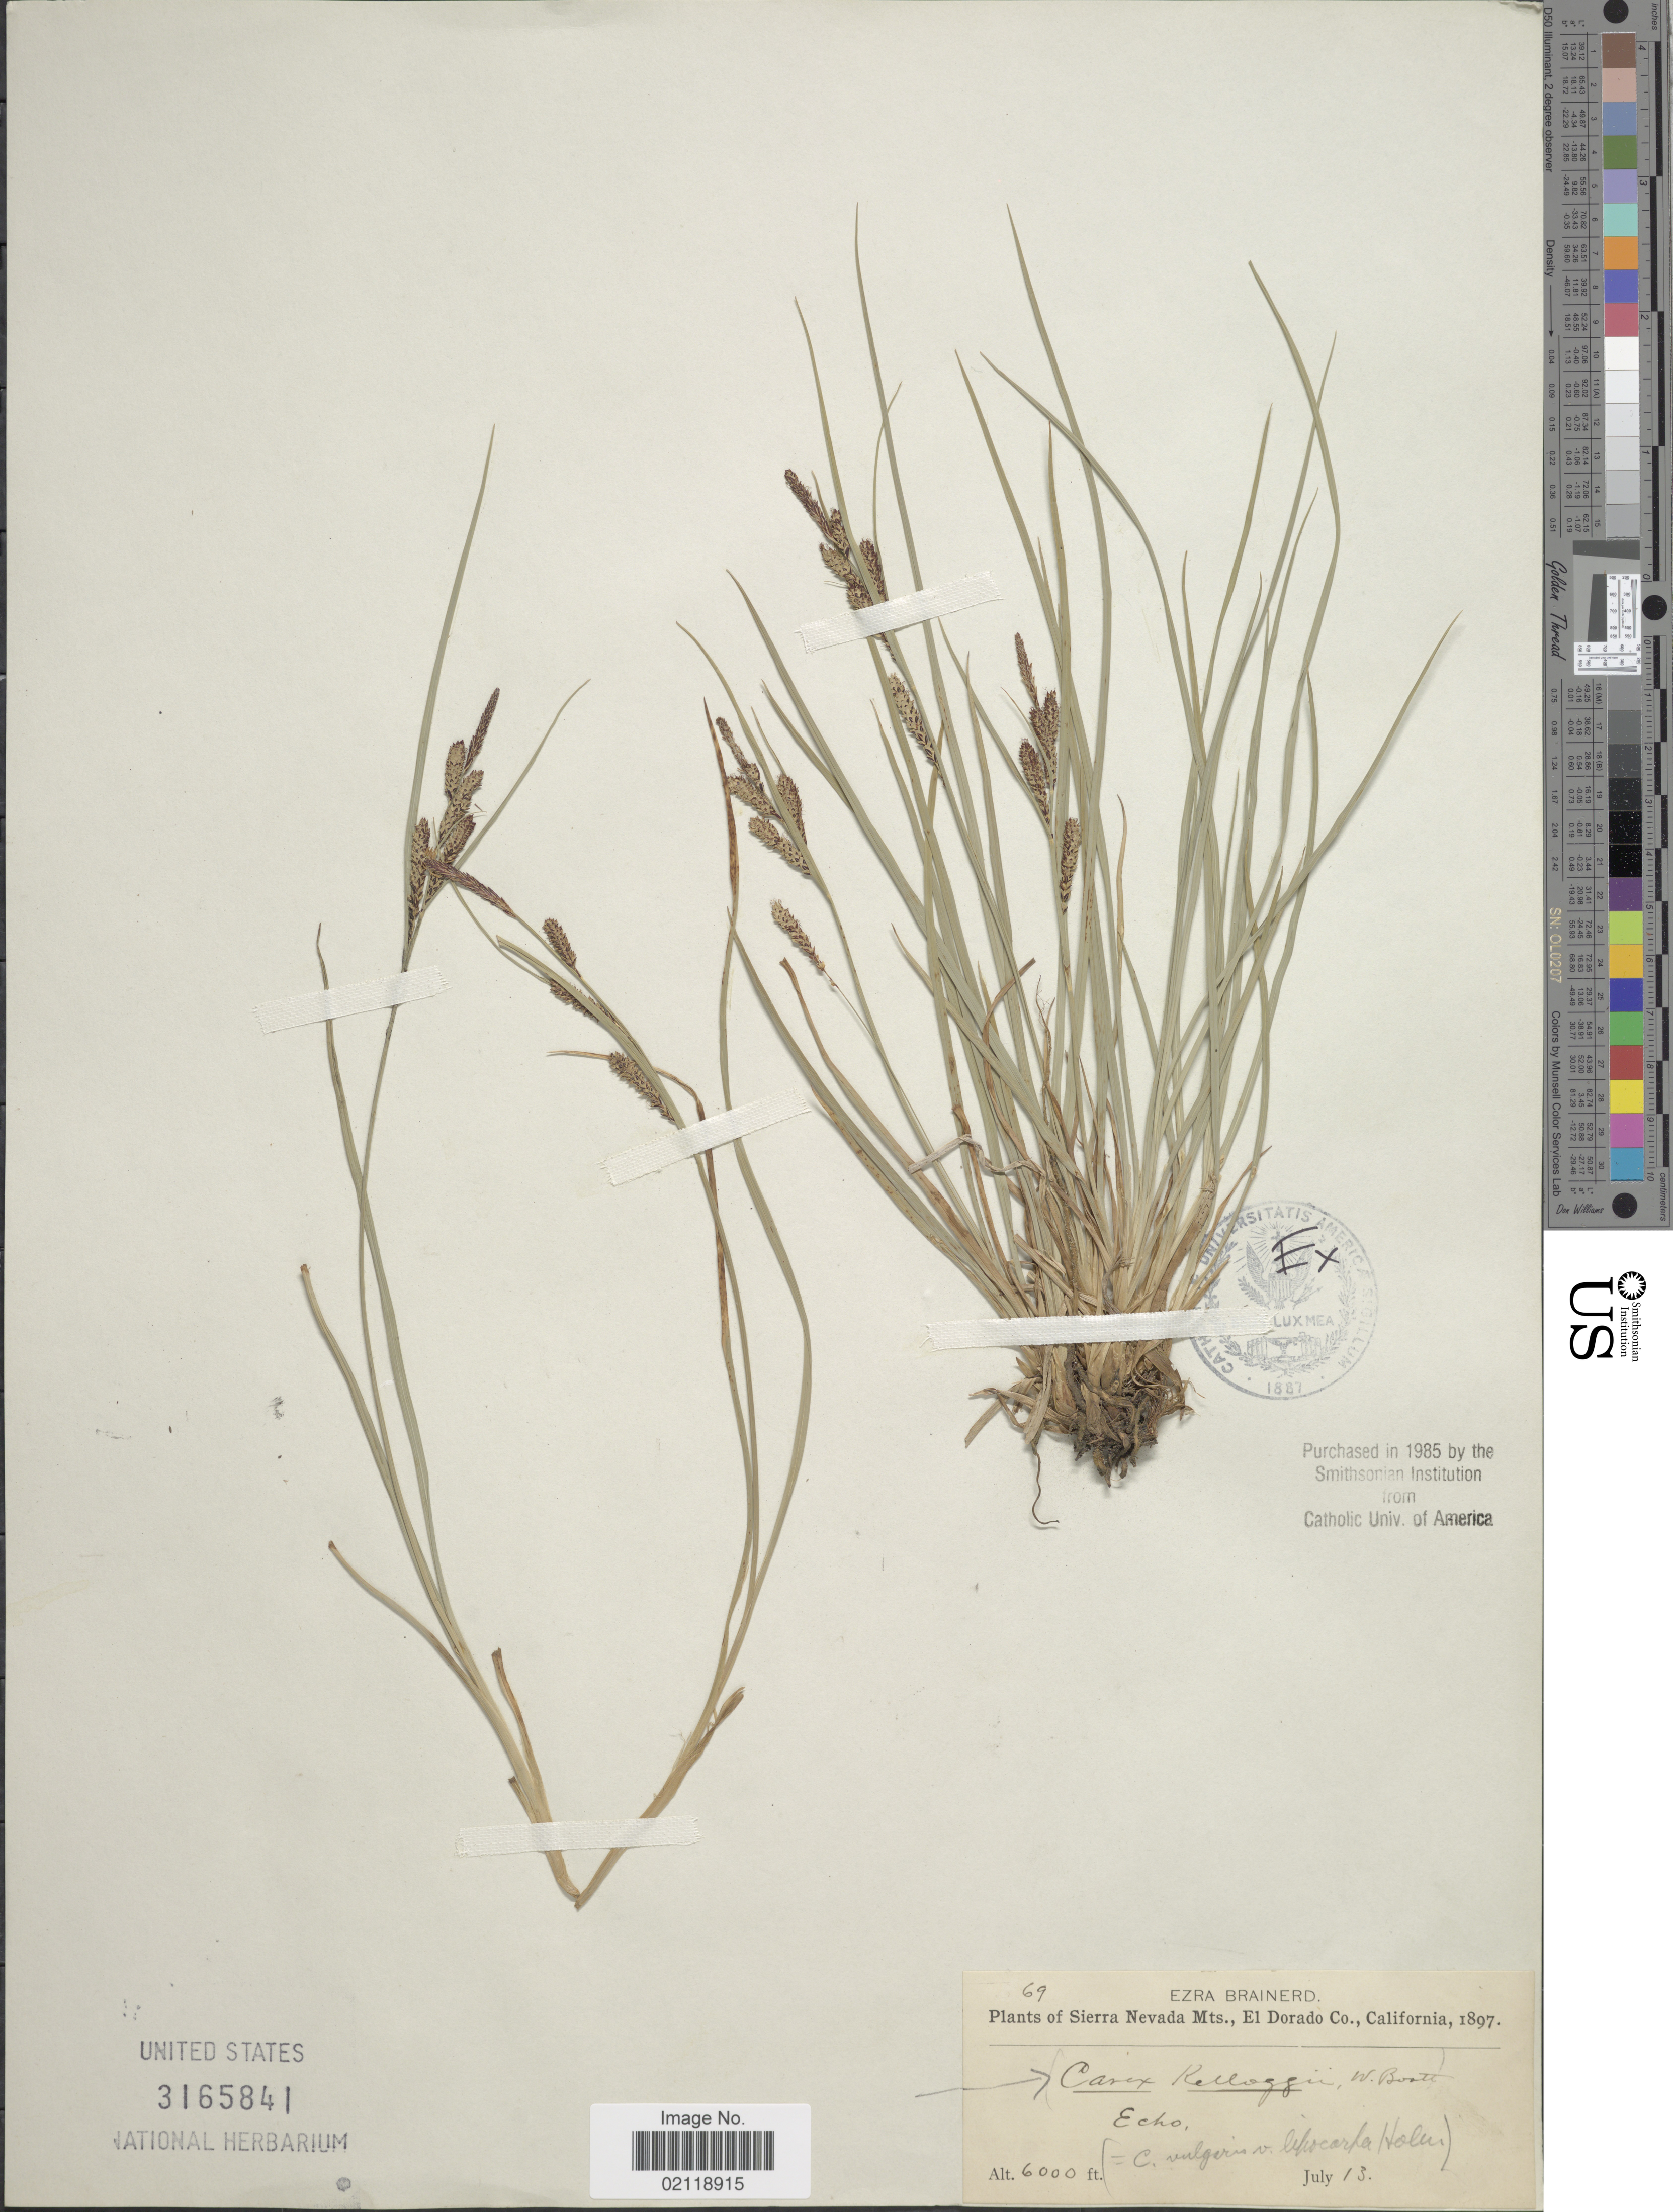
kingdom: Plantae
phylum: Tracheophyta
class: Liliopsida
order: Poales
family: Cyperaceae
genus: Carex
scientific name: Carex kelloggii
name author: W. Boott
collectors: E. Brainerd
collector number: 69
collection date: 1897-07-13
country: United States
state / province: California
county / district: El Dorado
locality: Sierra Nevada Mts., El Dorado Co., Echo.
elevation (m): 1829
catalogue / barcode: US 3165841